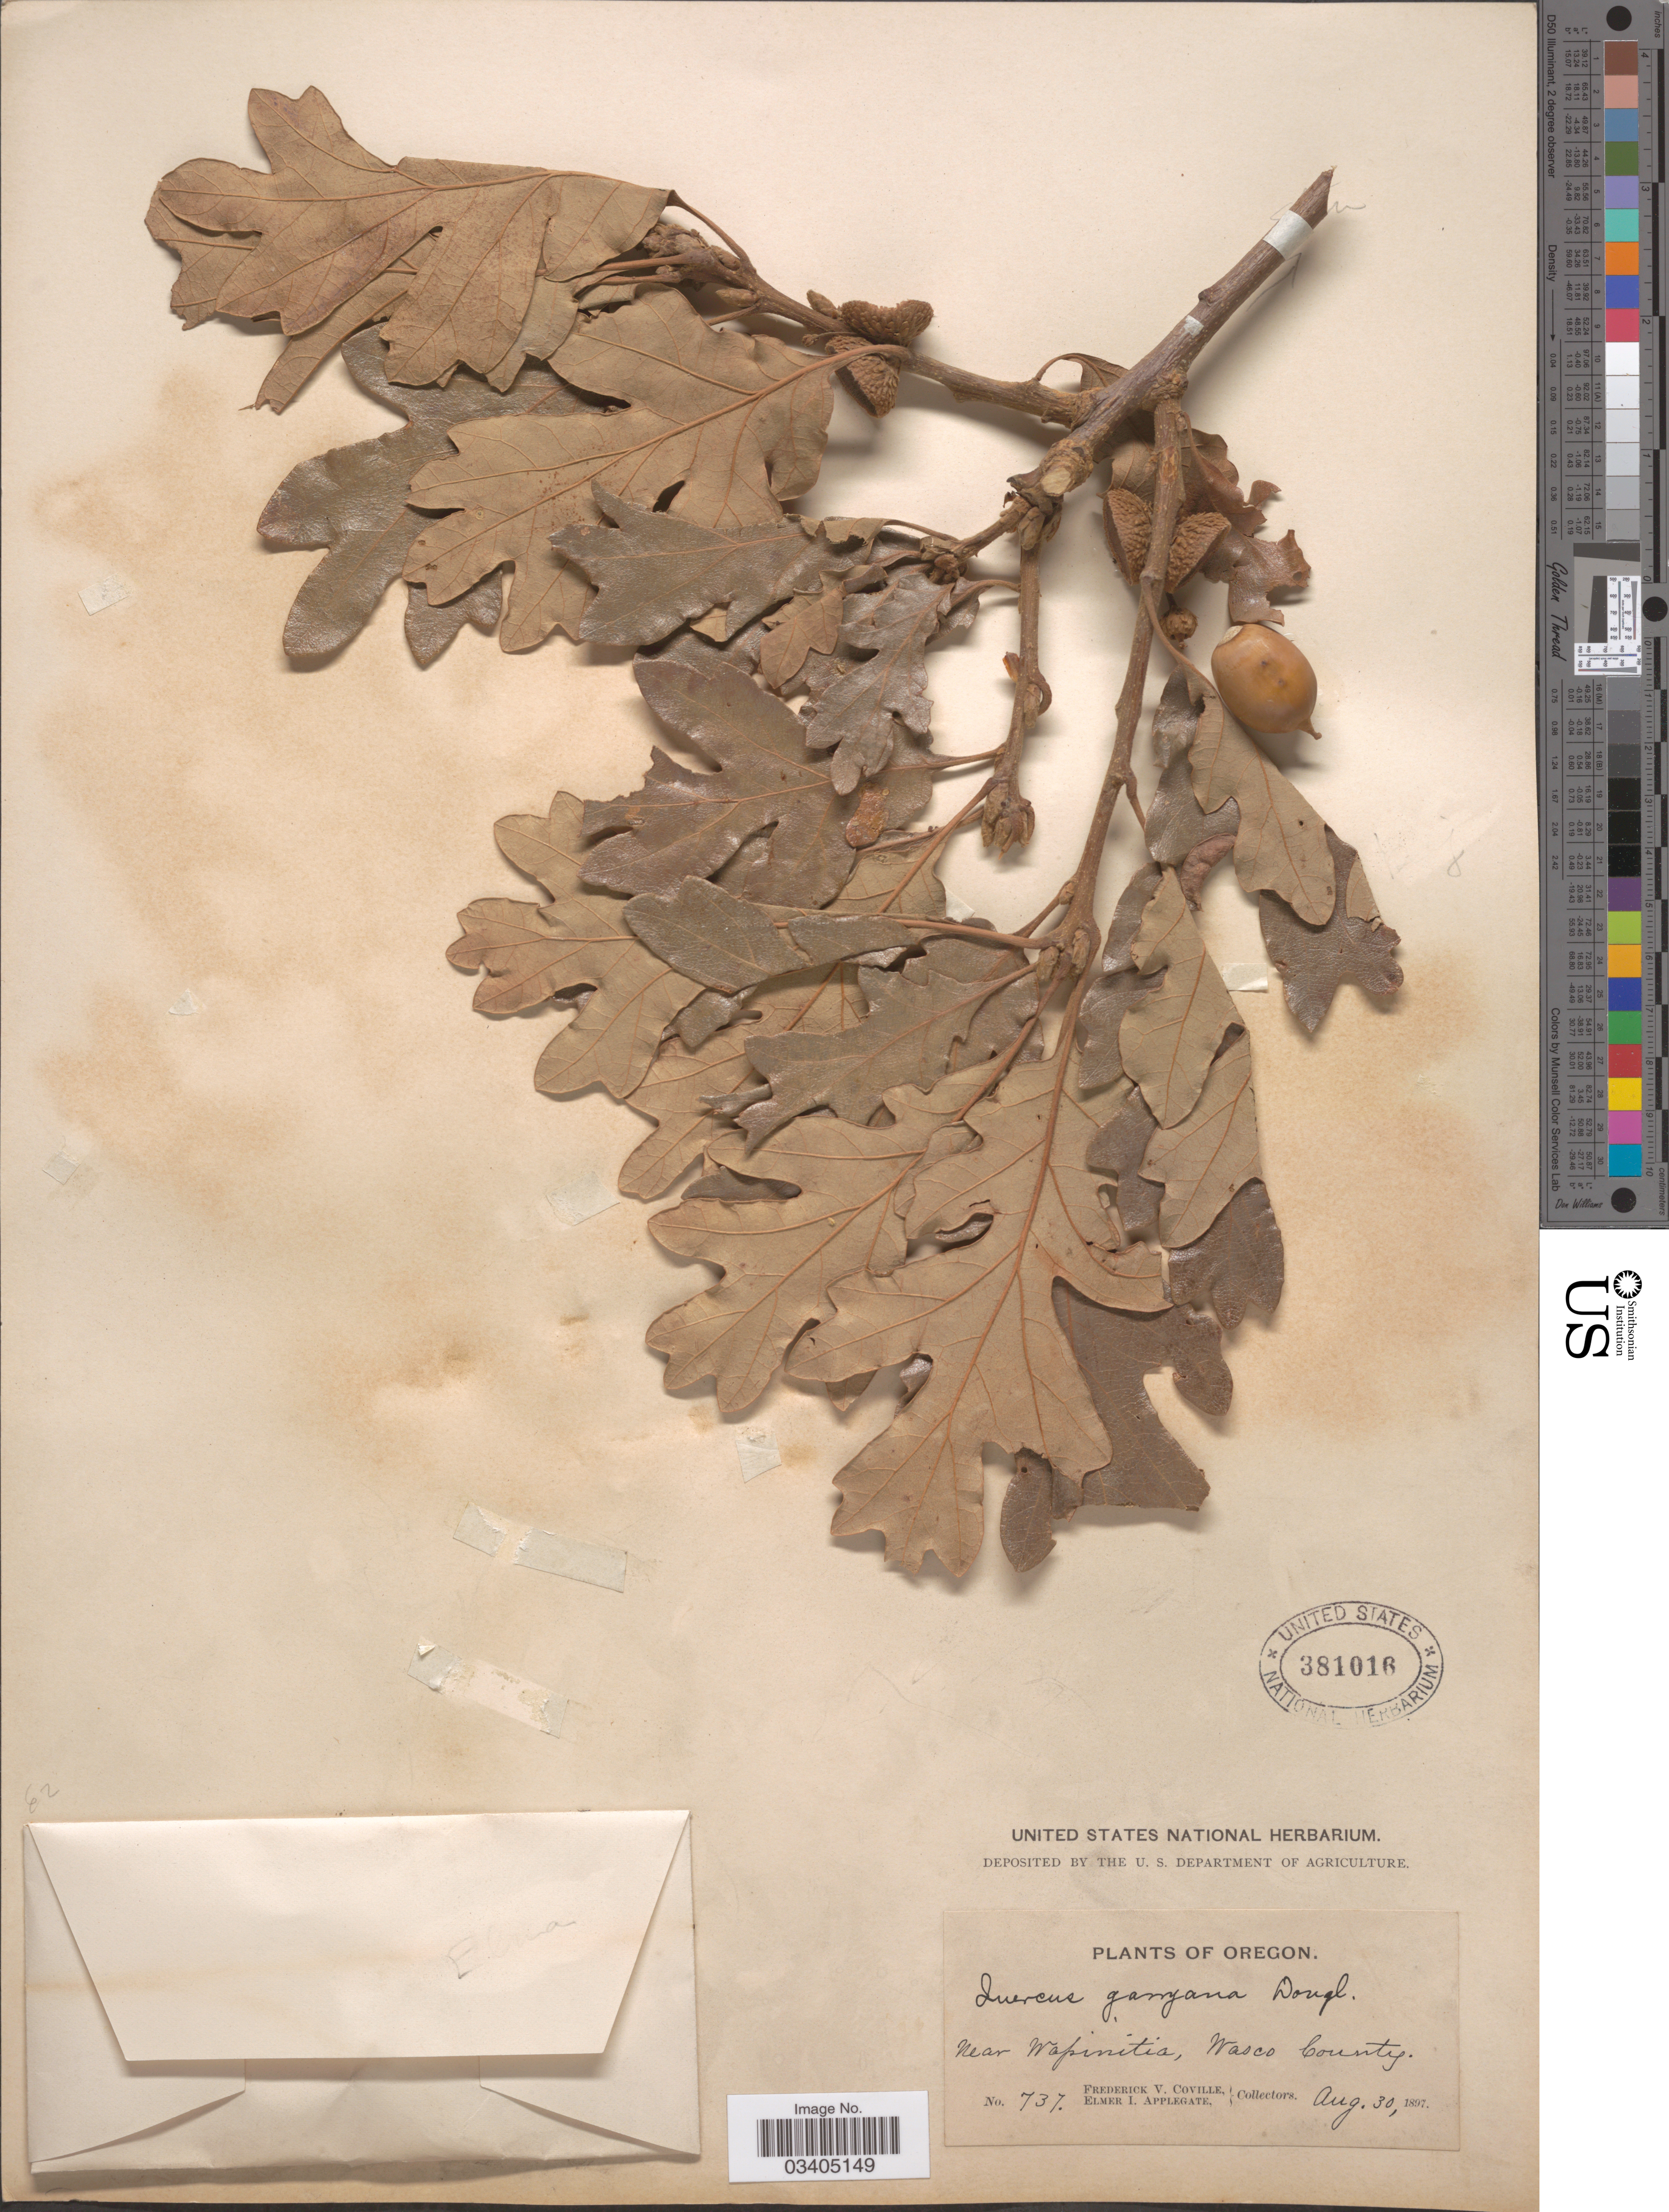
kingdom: Plantae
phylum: Tracheophyta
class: Magnoliopsida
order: Fagales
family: Fagaceae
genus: Quercus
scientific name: Quercus garryana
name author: Douglas ex Hook.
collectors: F. V. Coville & E. I. Applegate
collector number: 737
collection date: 1897-08-30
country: United States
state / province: Oregon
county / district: Wasco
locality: Near Wapinitia, Wasco County.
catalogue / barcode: US 381016